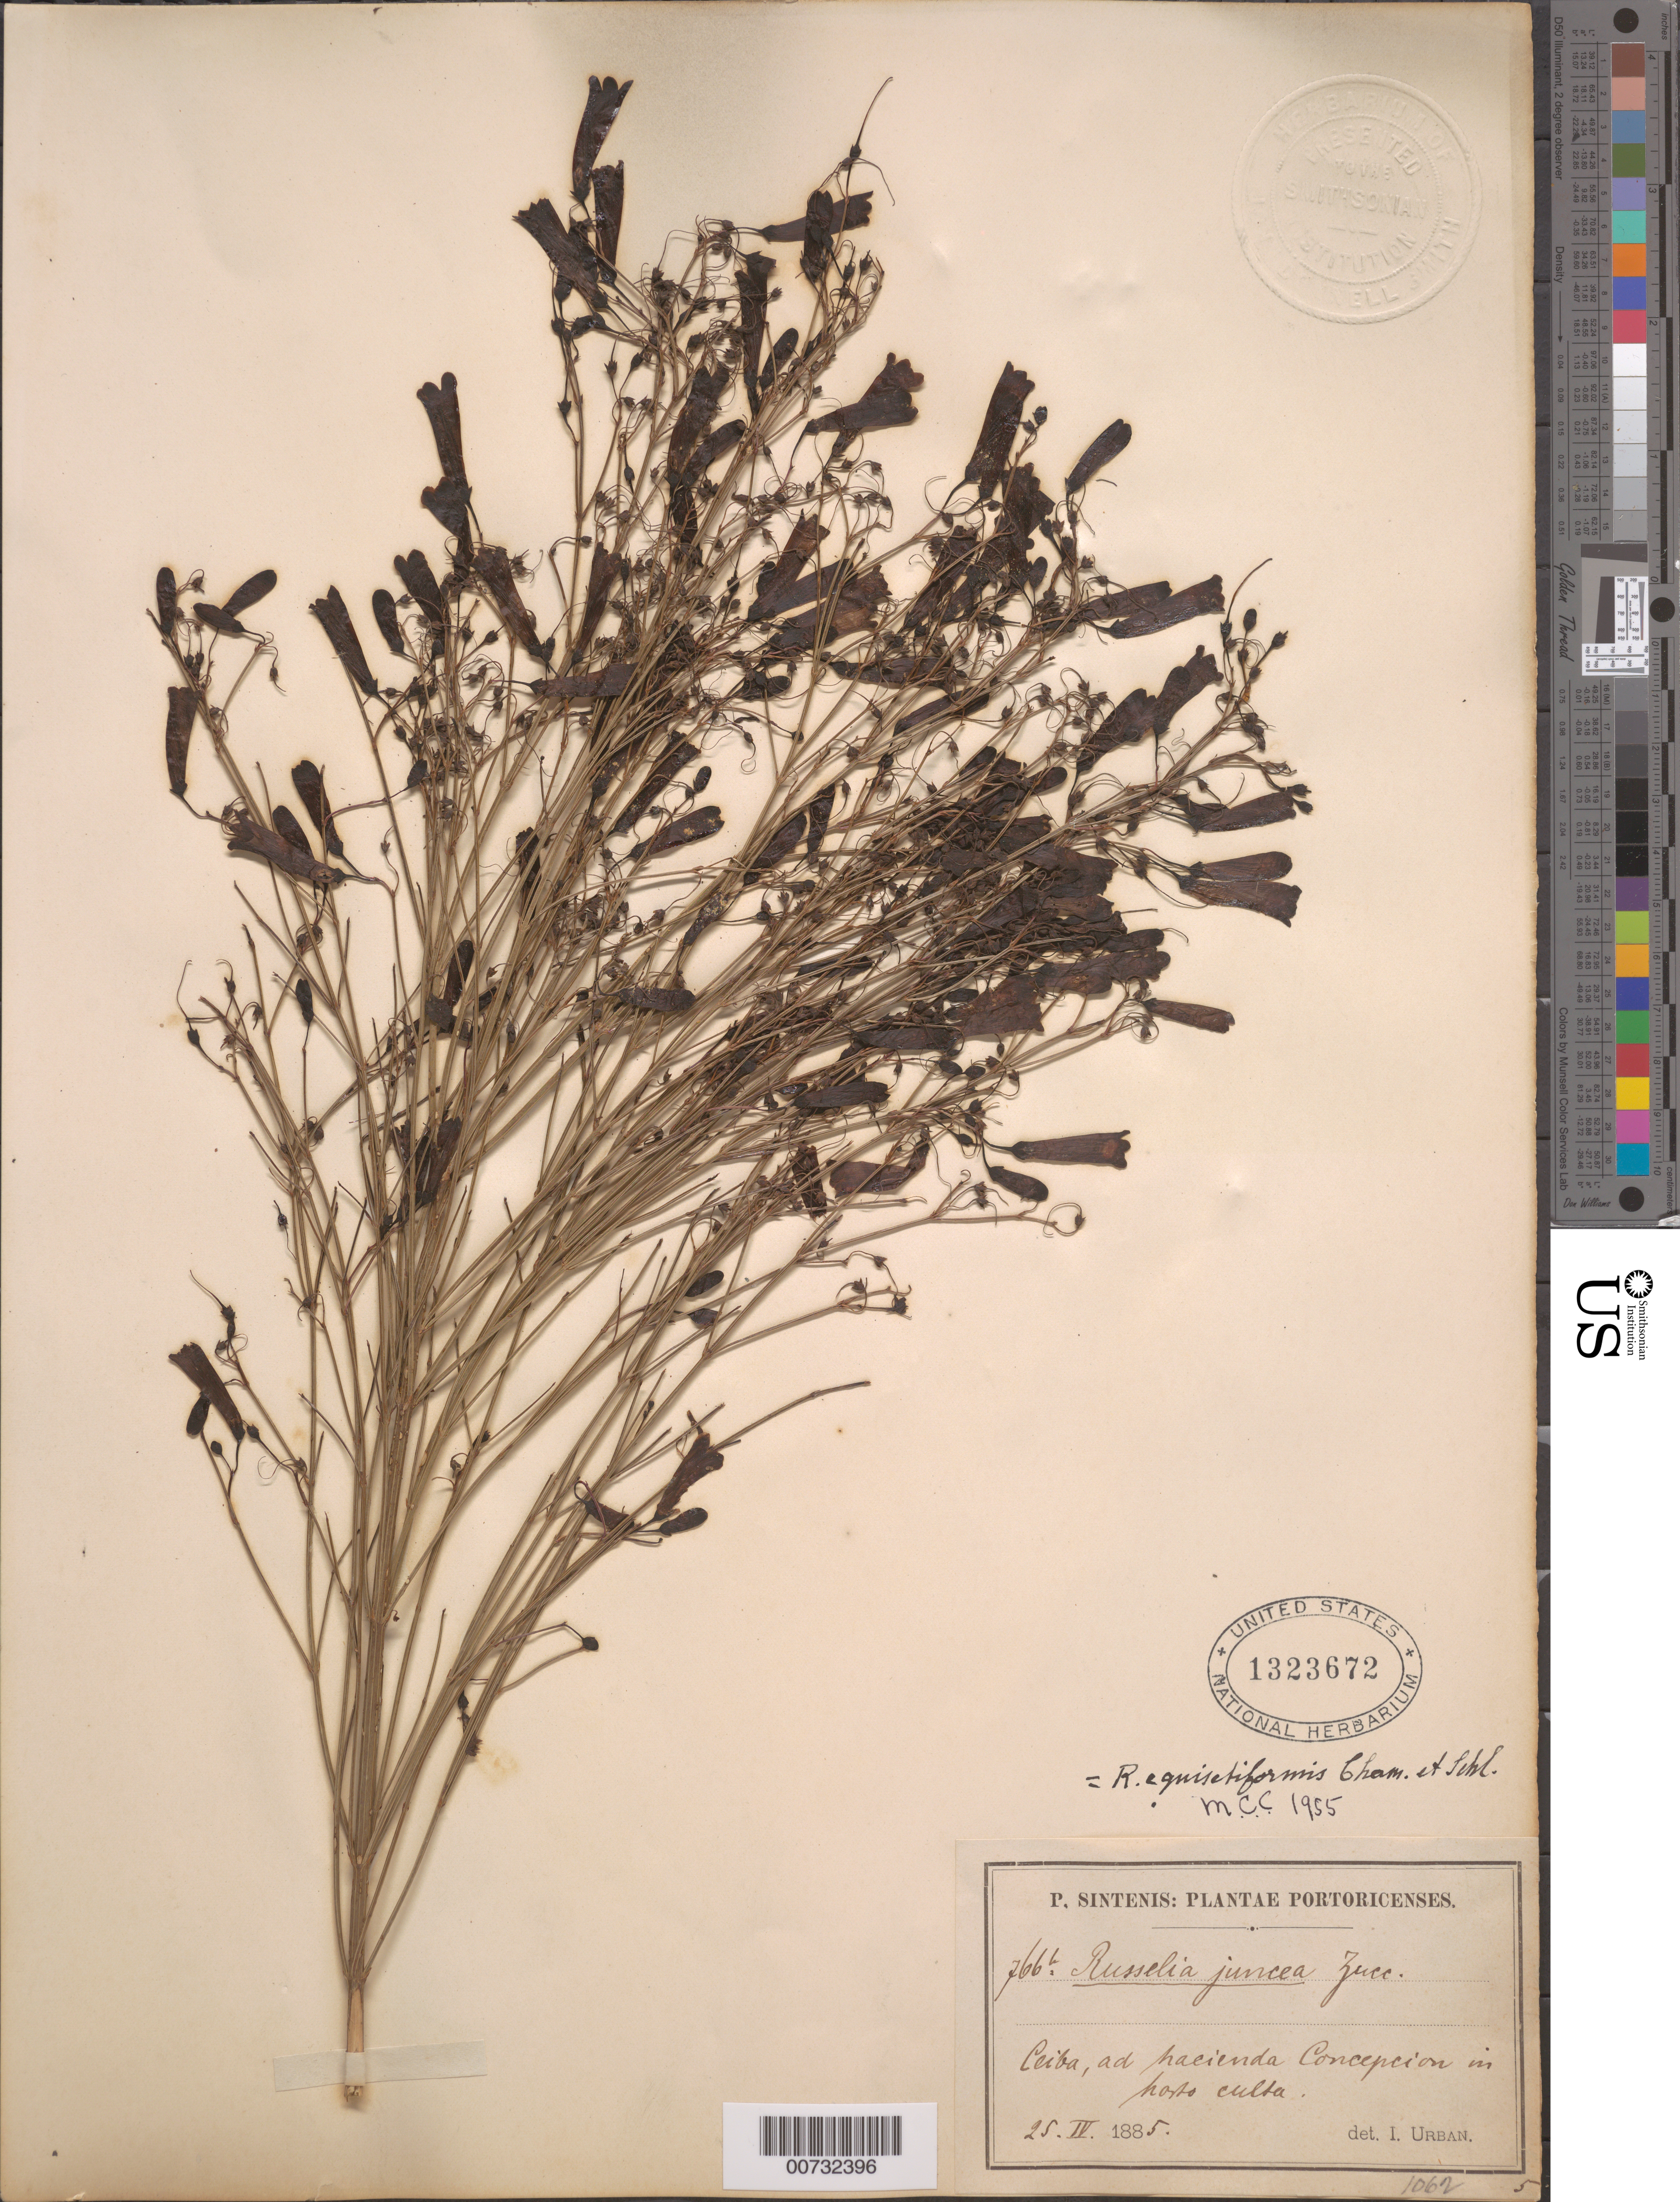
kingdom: Plantae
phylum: Tracheophyta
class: Magnoliopsida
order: Lamiales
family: Plantaginaceae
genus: Russelia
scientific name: Russelia equisetiformis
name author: Schltdl. & Cham.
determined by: Carlson, M. C.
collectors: P. Sintenis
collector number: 766b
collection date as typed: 25 Apr 1885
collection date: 1885-04-25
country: Puerto Rico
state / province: Ceiba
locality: Ceiba, ad hacienda Concepcion in horto culta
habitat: Ad hacienda Concepcion in horto culta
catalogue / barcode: US 1323672